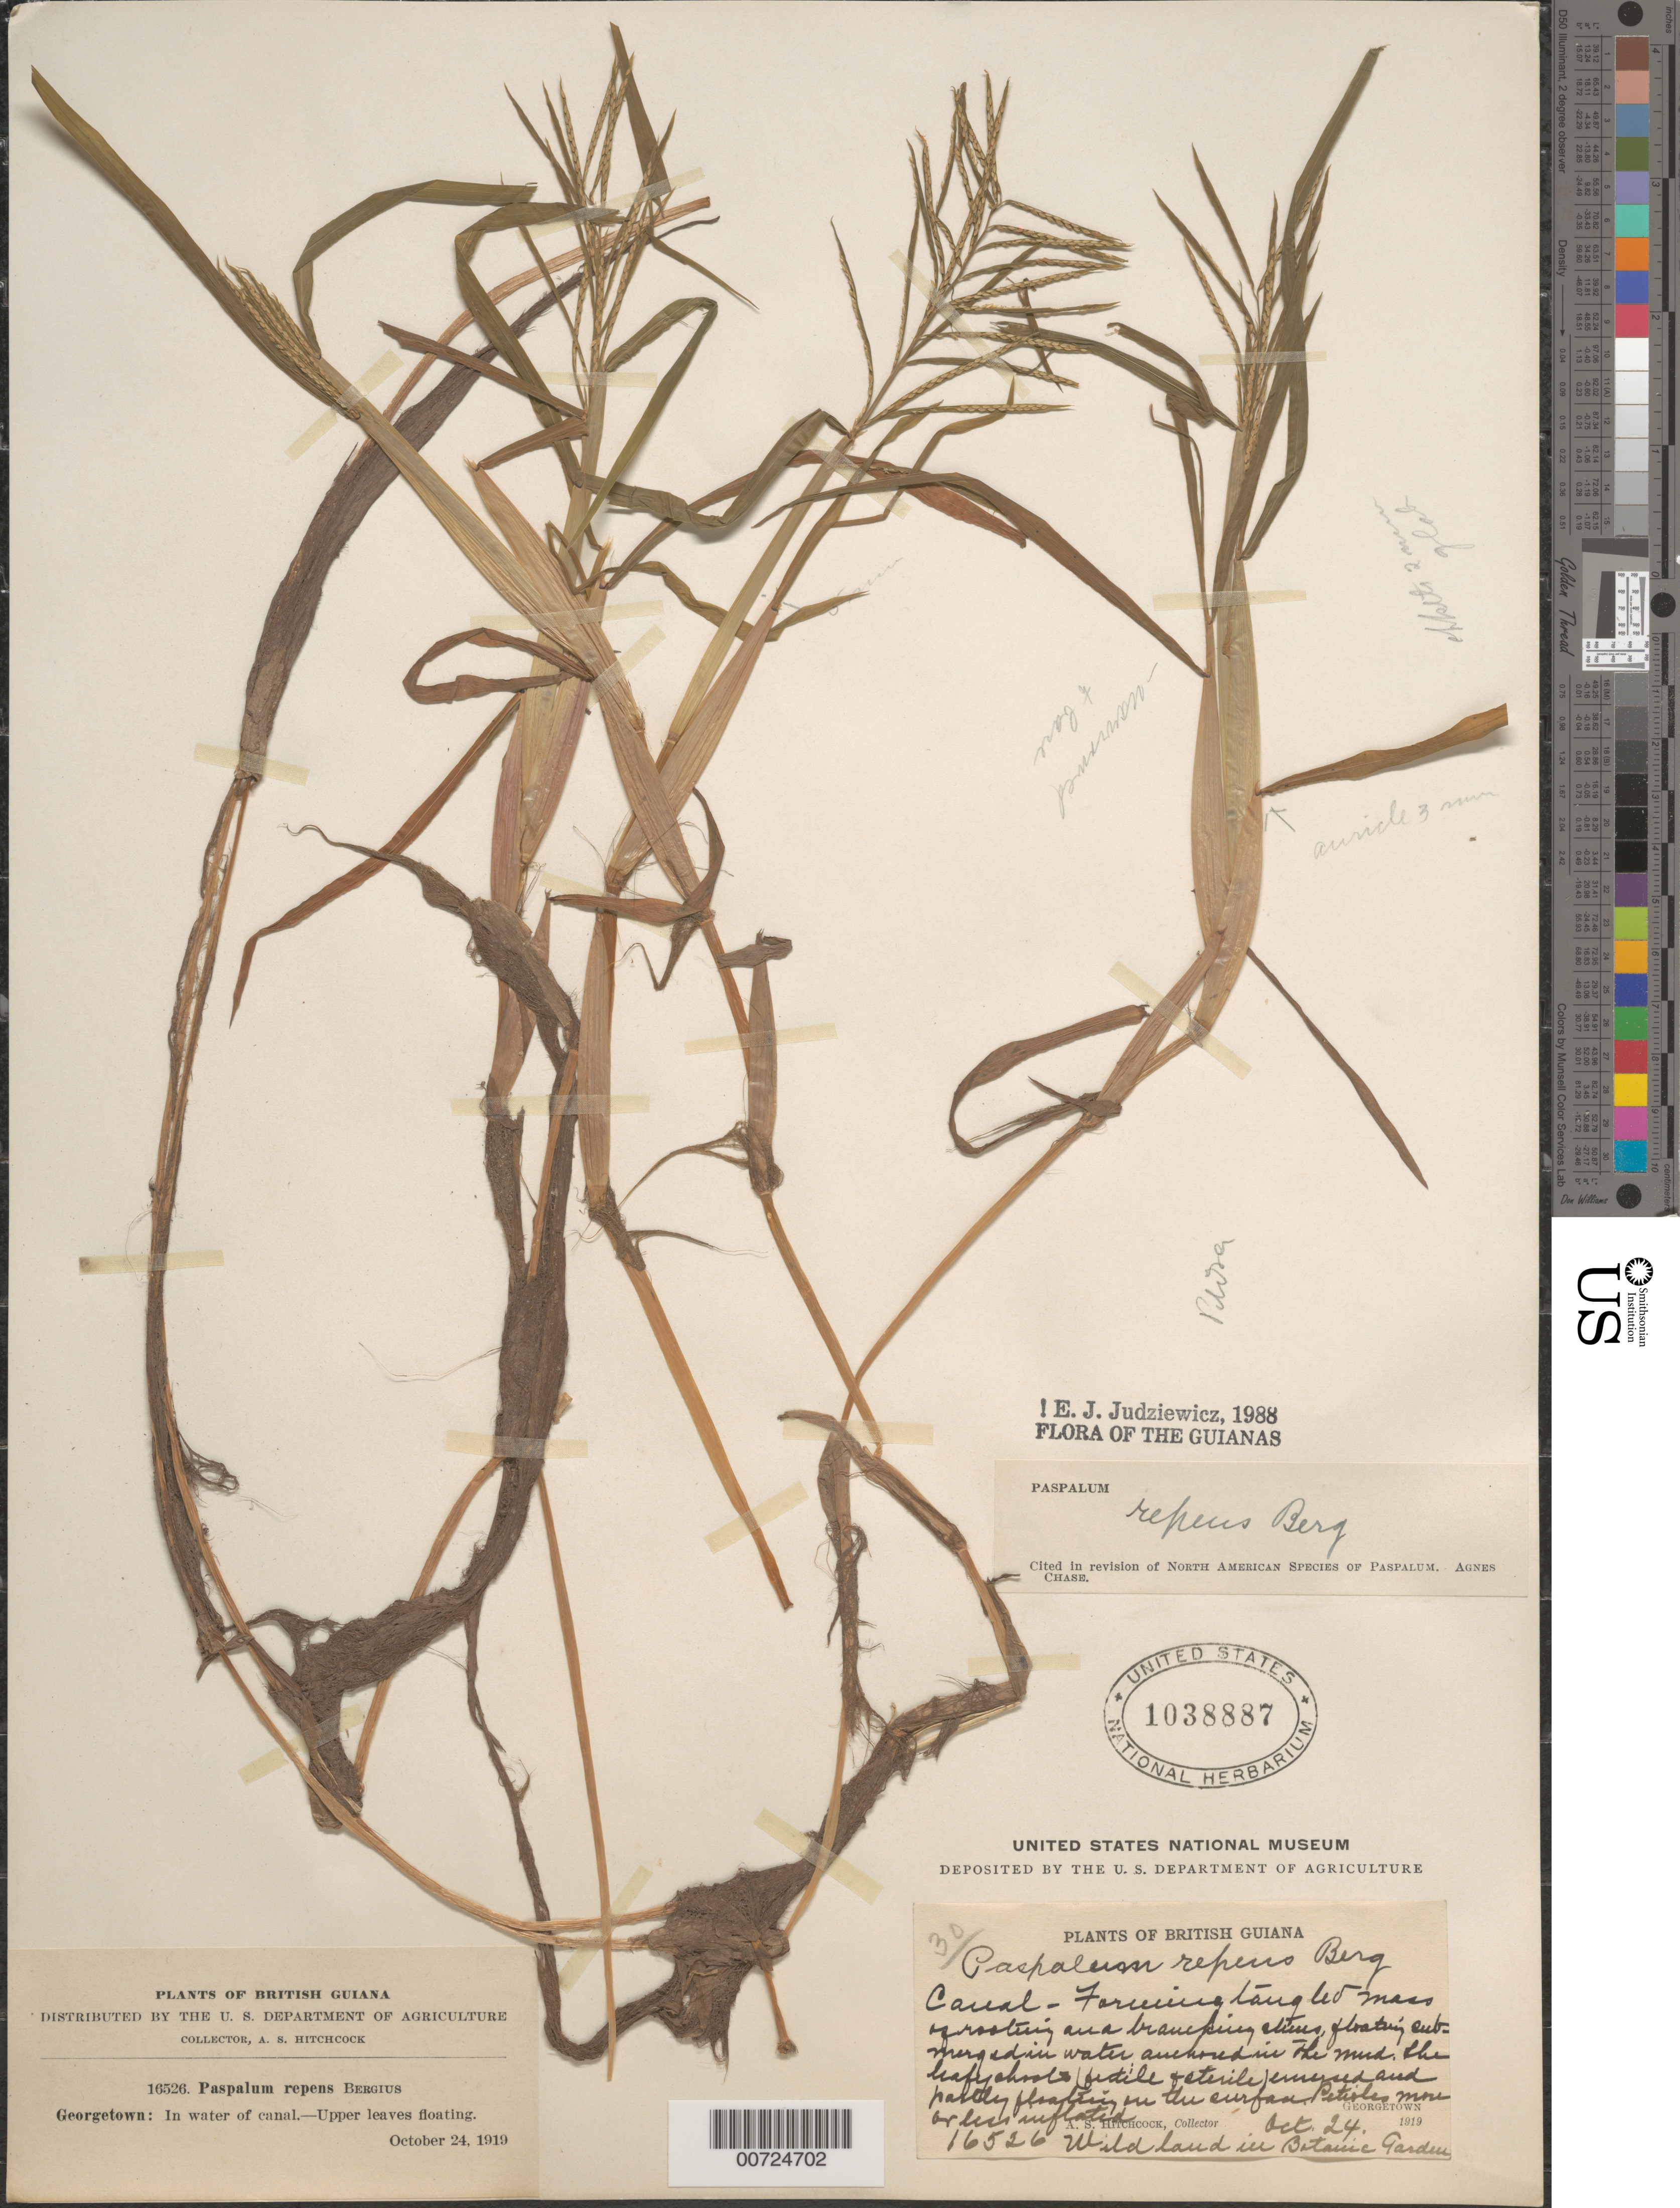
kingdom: Plantae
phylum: Tracheophyta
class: Liliopsida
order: Poales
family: Poaceae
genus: Paspalum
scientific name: Paspalum repens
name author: P.J. Bergius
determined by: Judziewicz, E. J.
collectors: A. S. Hitchcock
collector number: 16526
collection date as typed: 24-Oct-19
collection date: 1919-10-24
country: Guyana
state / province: Demerara-Mahaica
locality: Georgetown, wild land in Botanic Garden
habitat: Canal, Floating-submerged in water anchored in mud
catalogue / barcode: US 1038887